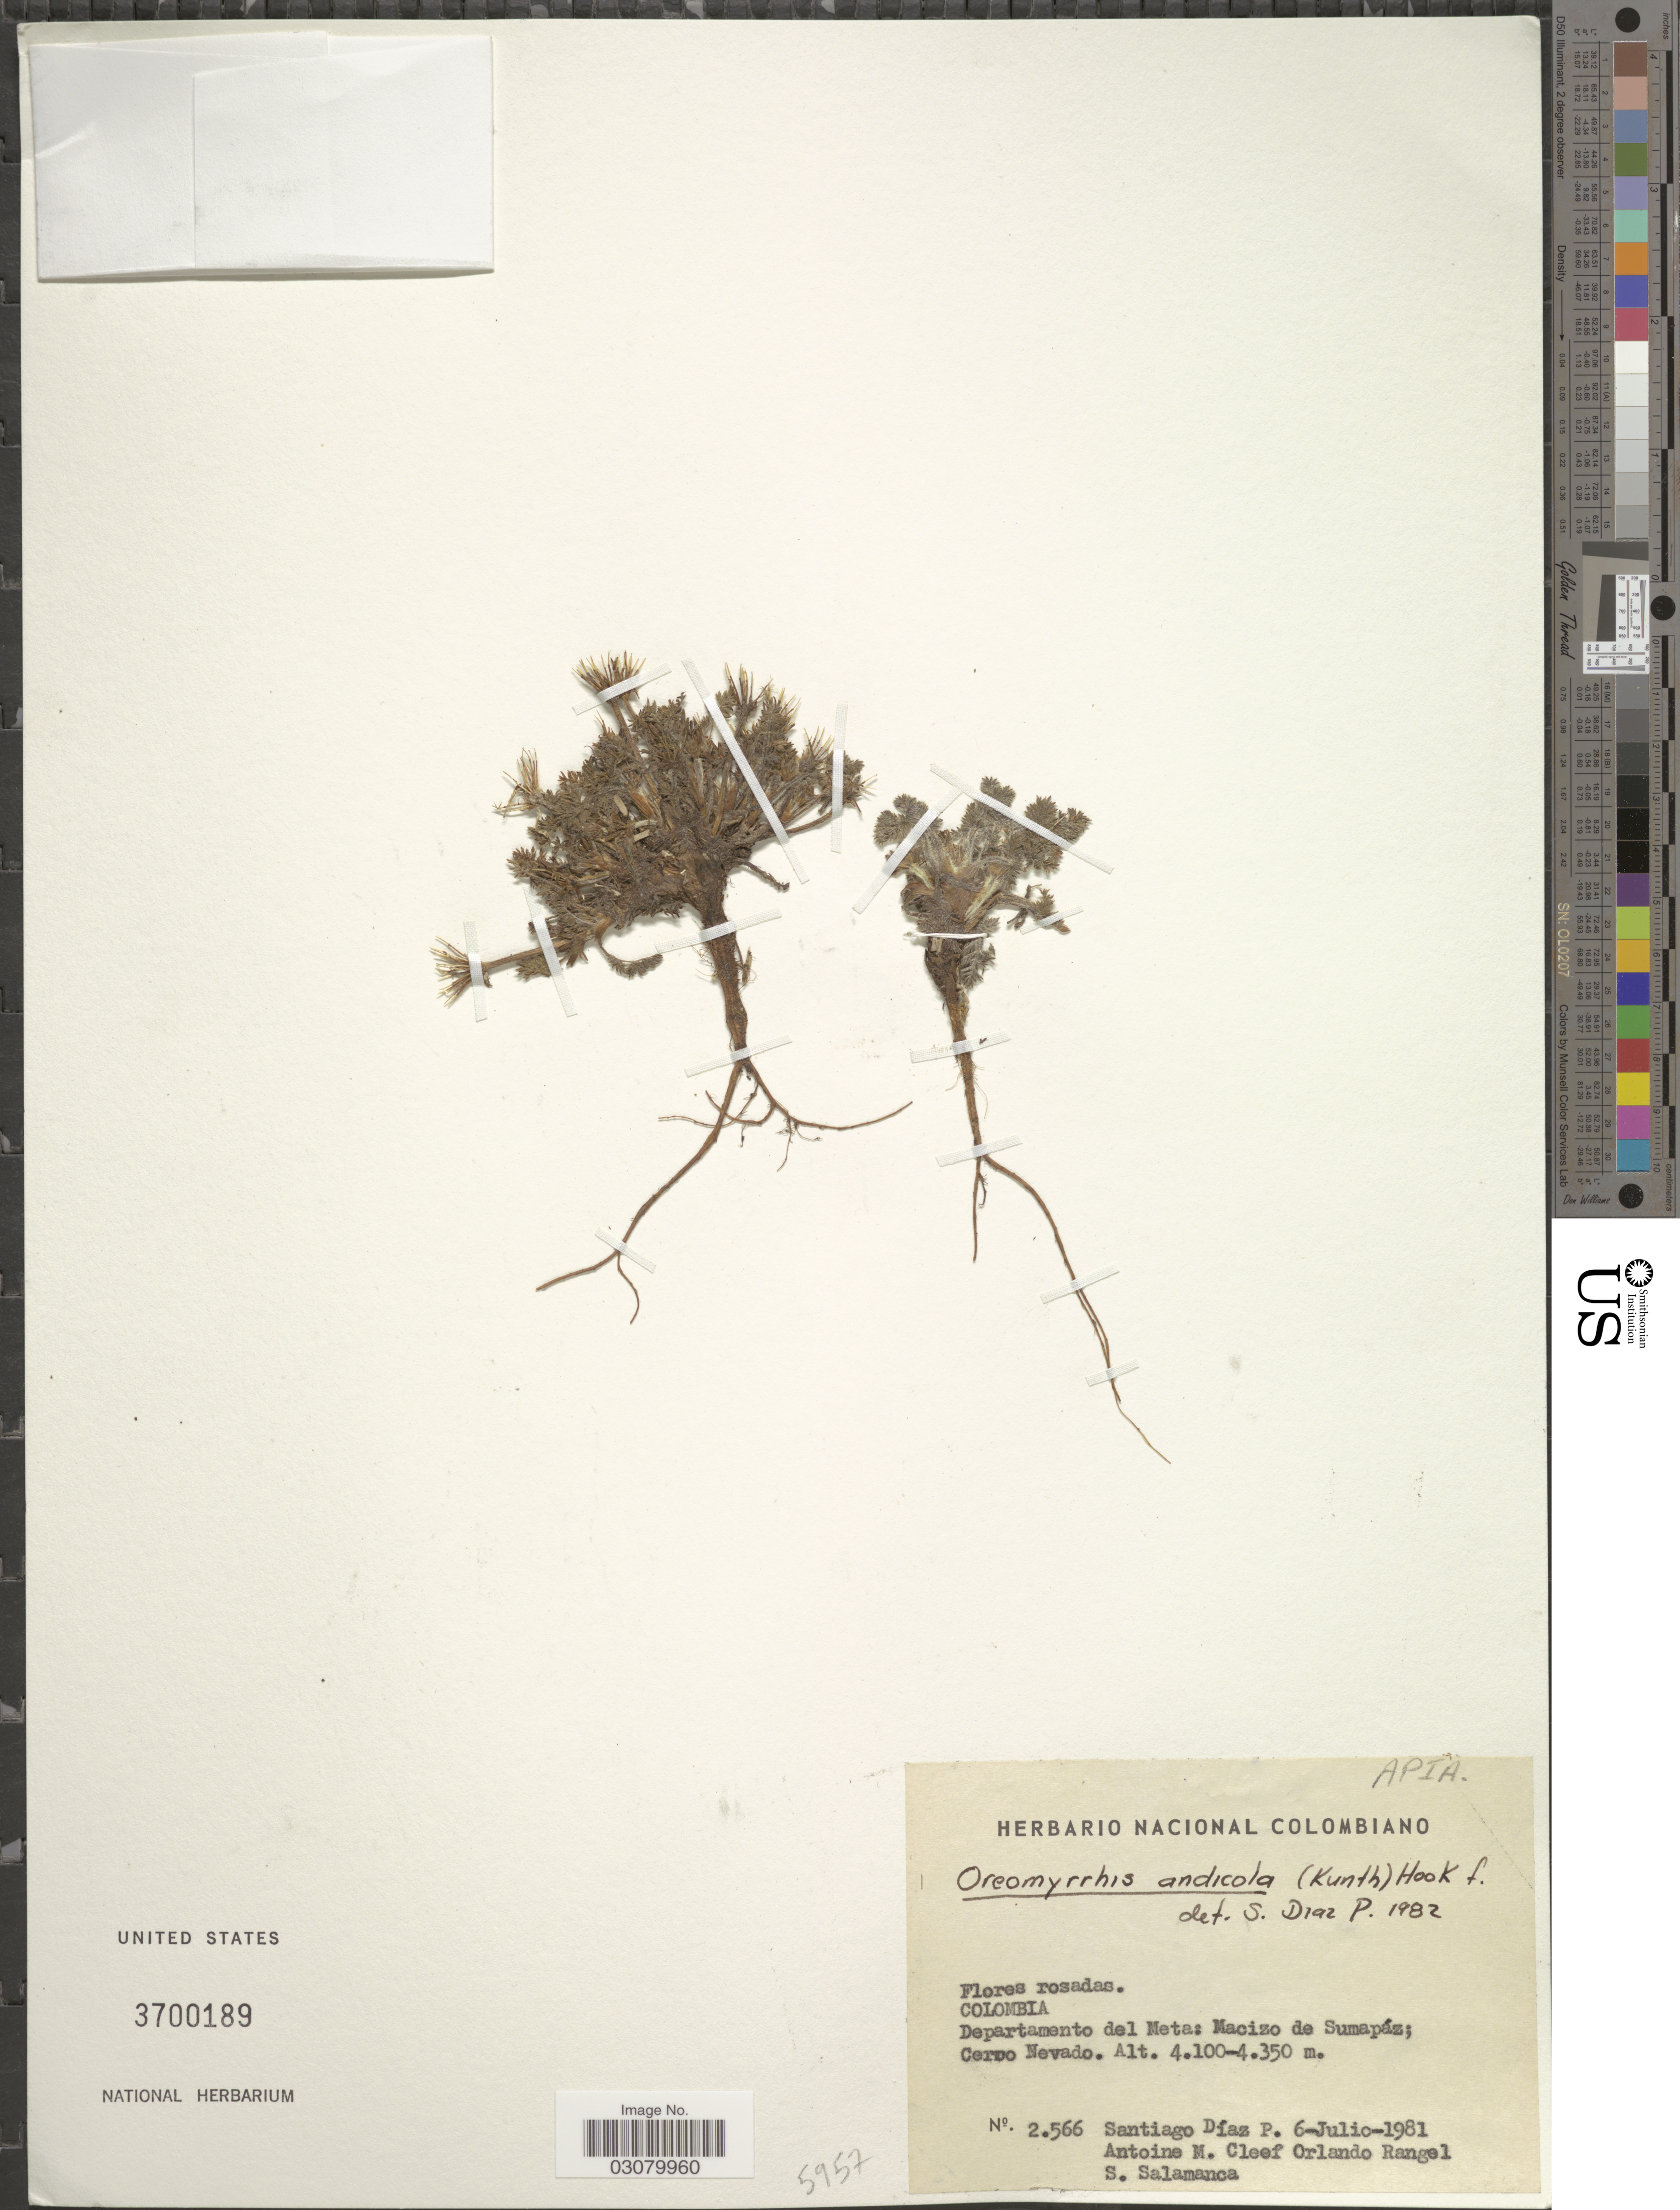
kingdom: Plantae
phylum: Tracheophyta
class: Magnoliopsida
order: Apiales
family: Apiaceae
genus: Oreomyrrhis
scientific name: Oreomyrrhis andicola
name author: (Kunth) Endl. ex Hook. f.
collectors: S. Diaz P., A. M. Cleef, O. Rangel & S. Salamanca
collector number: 2566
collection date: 1981-07-06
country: Colombia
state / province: Meta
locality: Departamento del Meta: Macizo de Sumapáz; Cerro Nevado.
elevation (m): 4100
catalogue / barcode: US 3700189